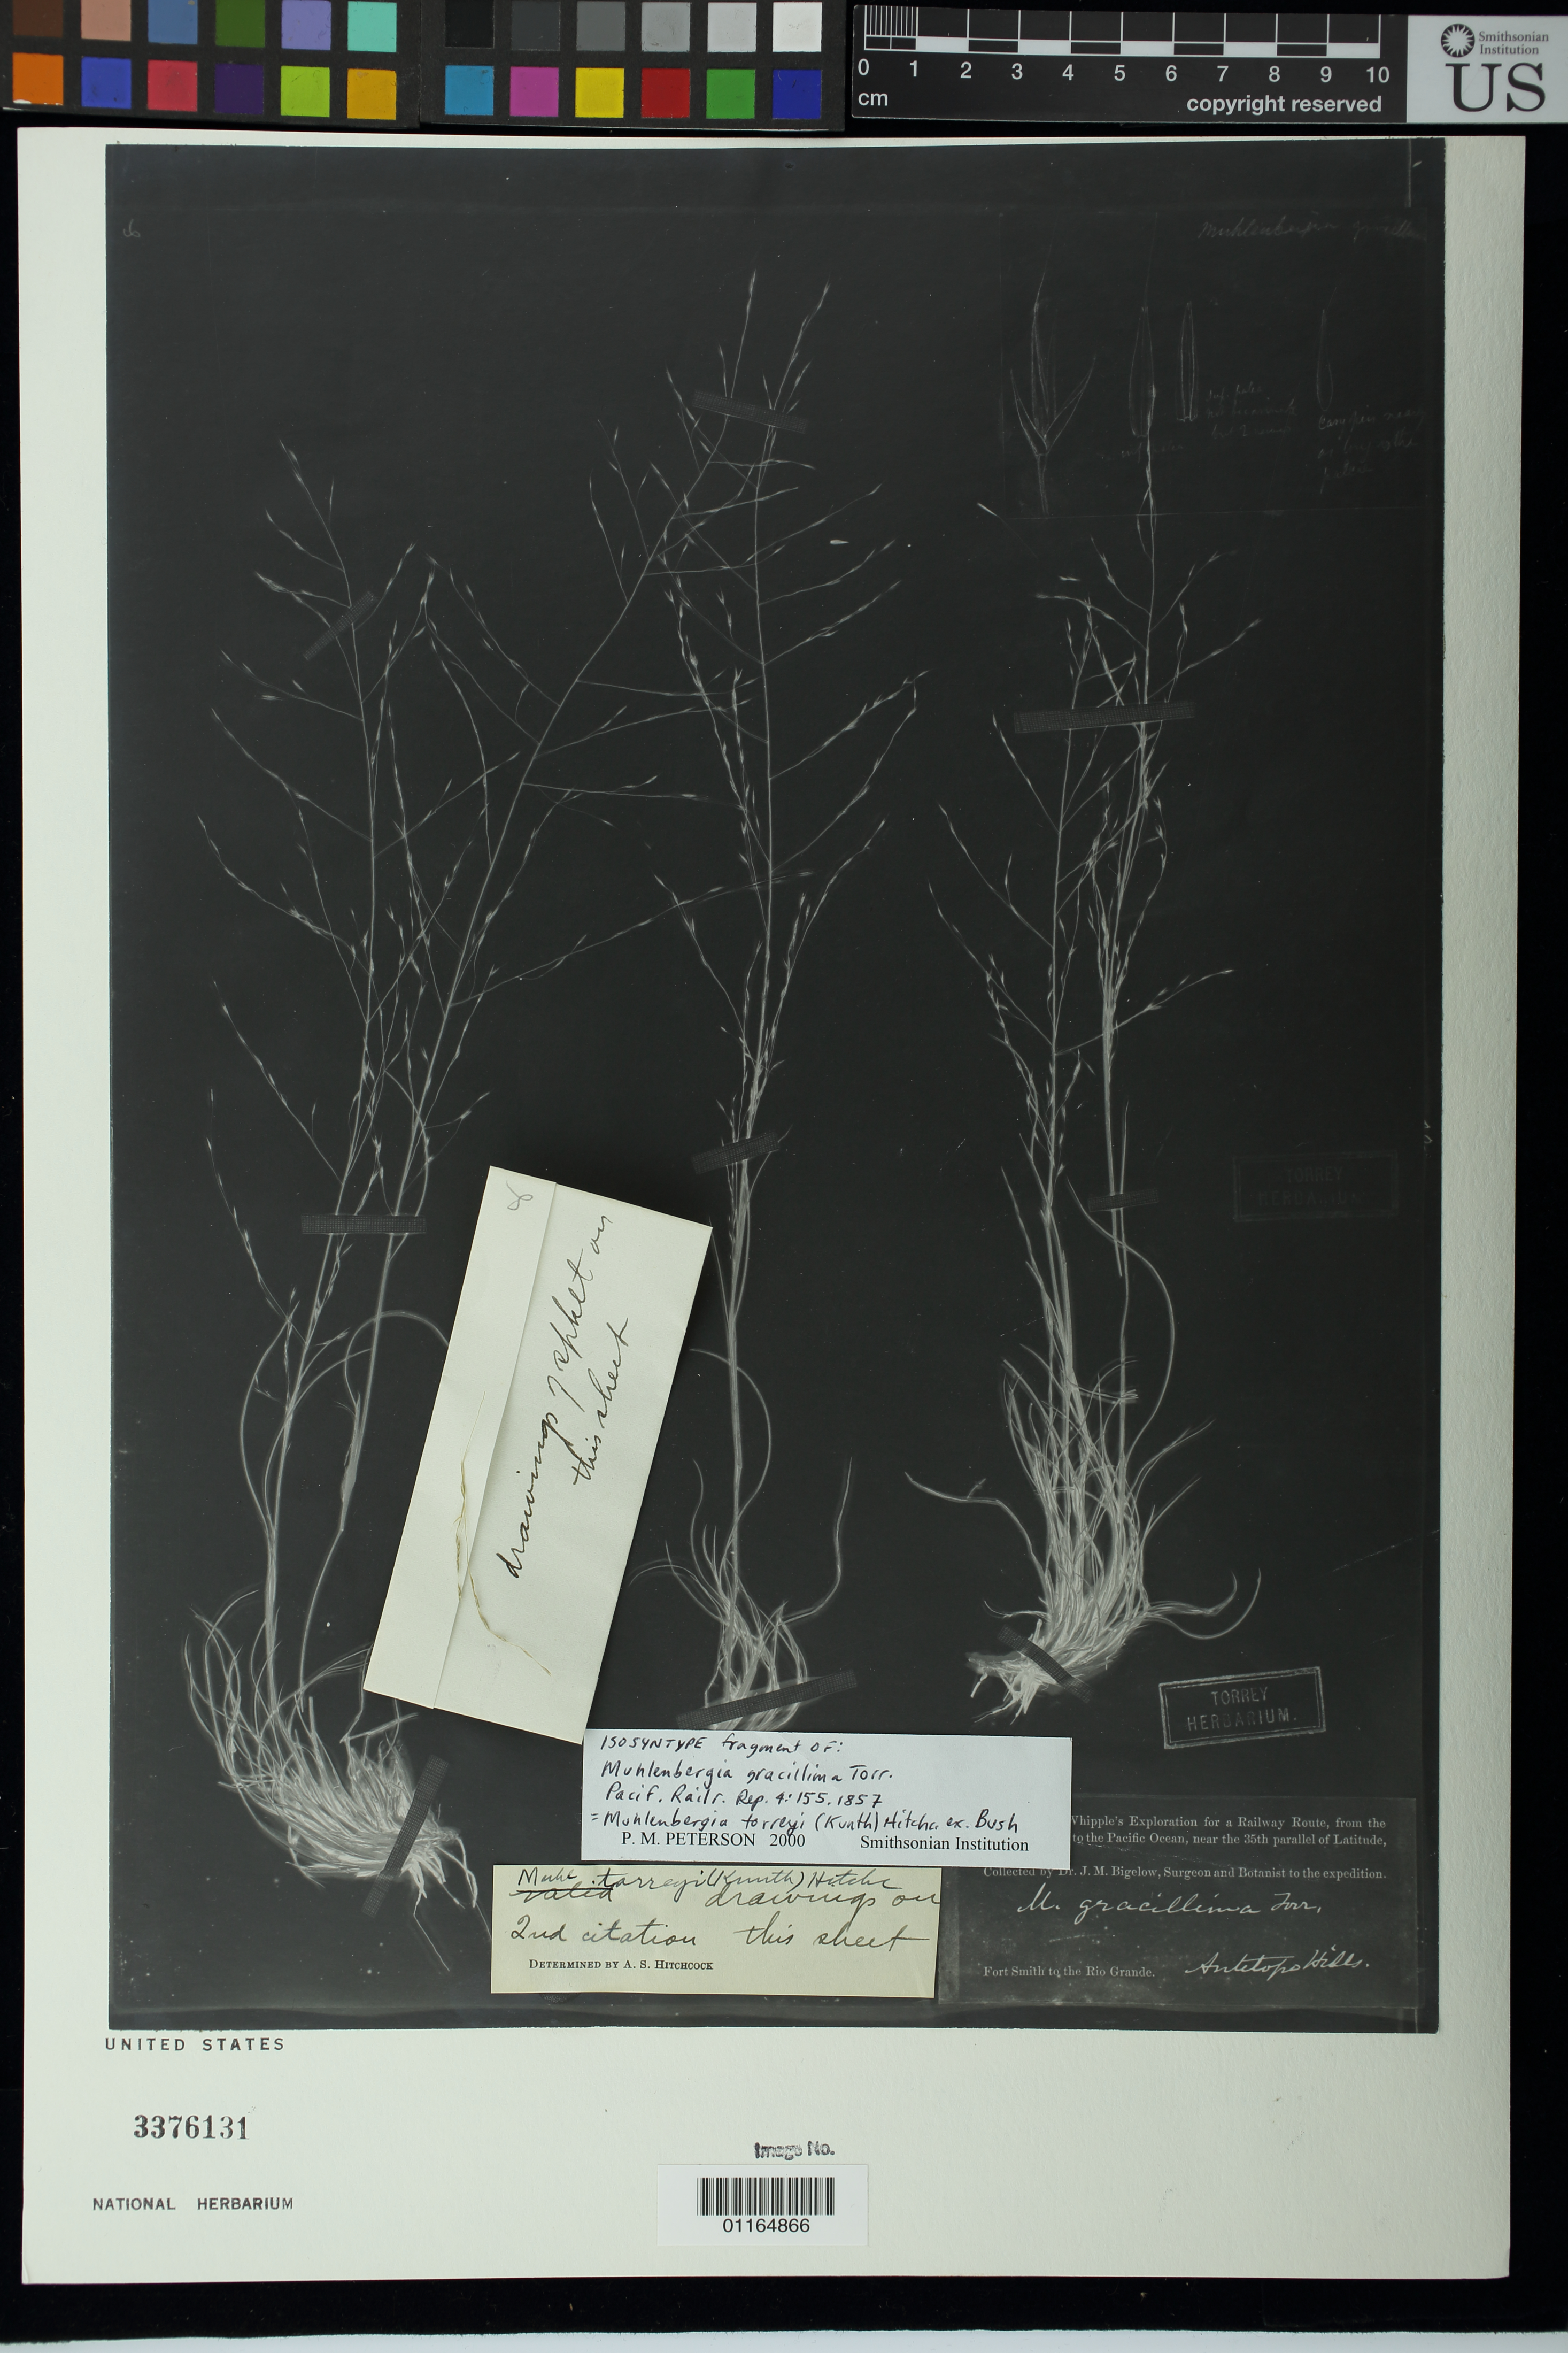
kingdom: Plantae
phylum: Tracheophyta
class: Liliopsida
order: Poales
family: Poaceae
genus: Muhlenbergia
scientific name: Muhlenbergia gracillima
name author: Torr.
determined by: Peterson, Paul M., (BOT), Smithsonian Institution - National Museum of Natural History (UNITED STATES)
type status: Isosyntype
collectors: J. M. Bigelow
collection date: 1853/1854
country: United States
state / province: Texas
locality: Fort Smith to the Rio Grande, Antelope Hills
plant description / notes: Photocopy and fragmentary material of type specimen ex herb. Torrey.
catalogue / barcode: US 3376131